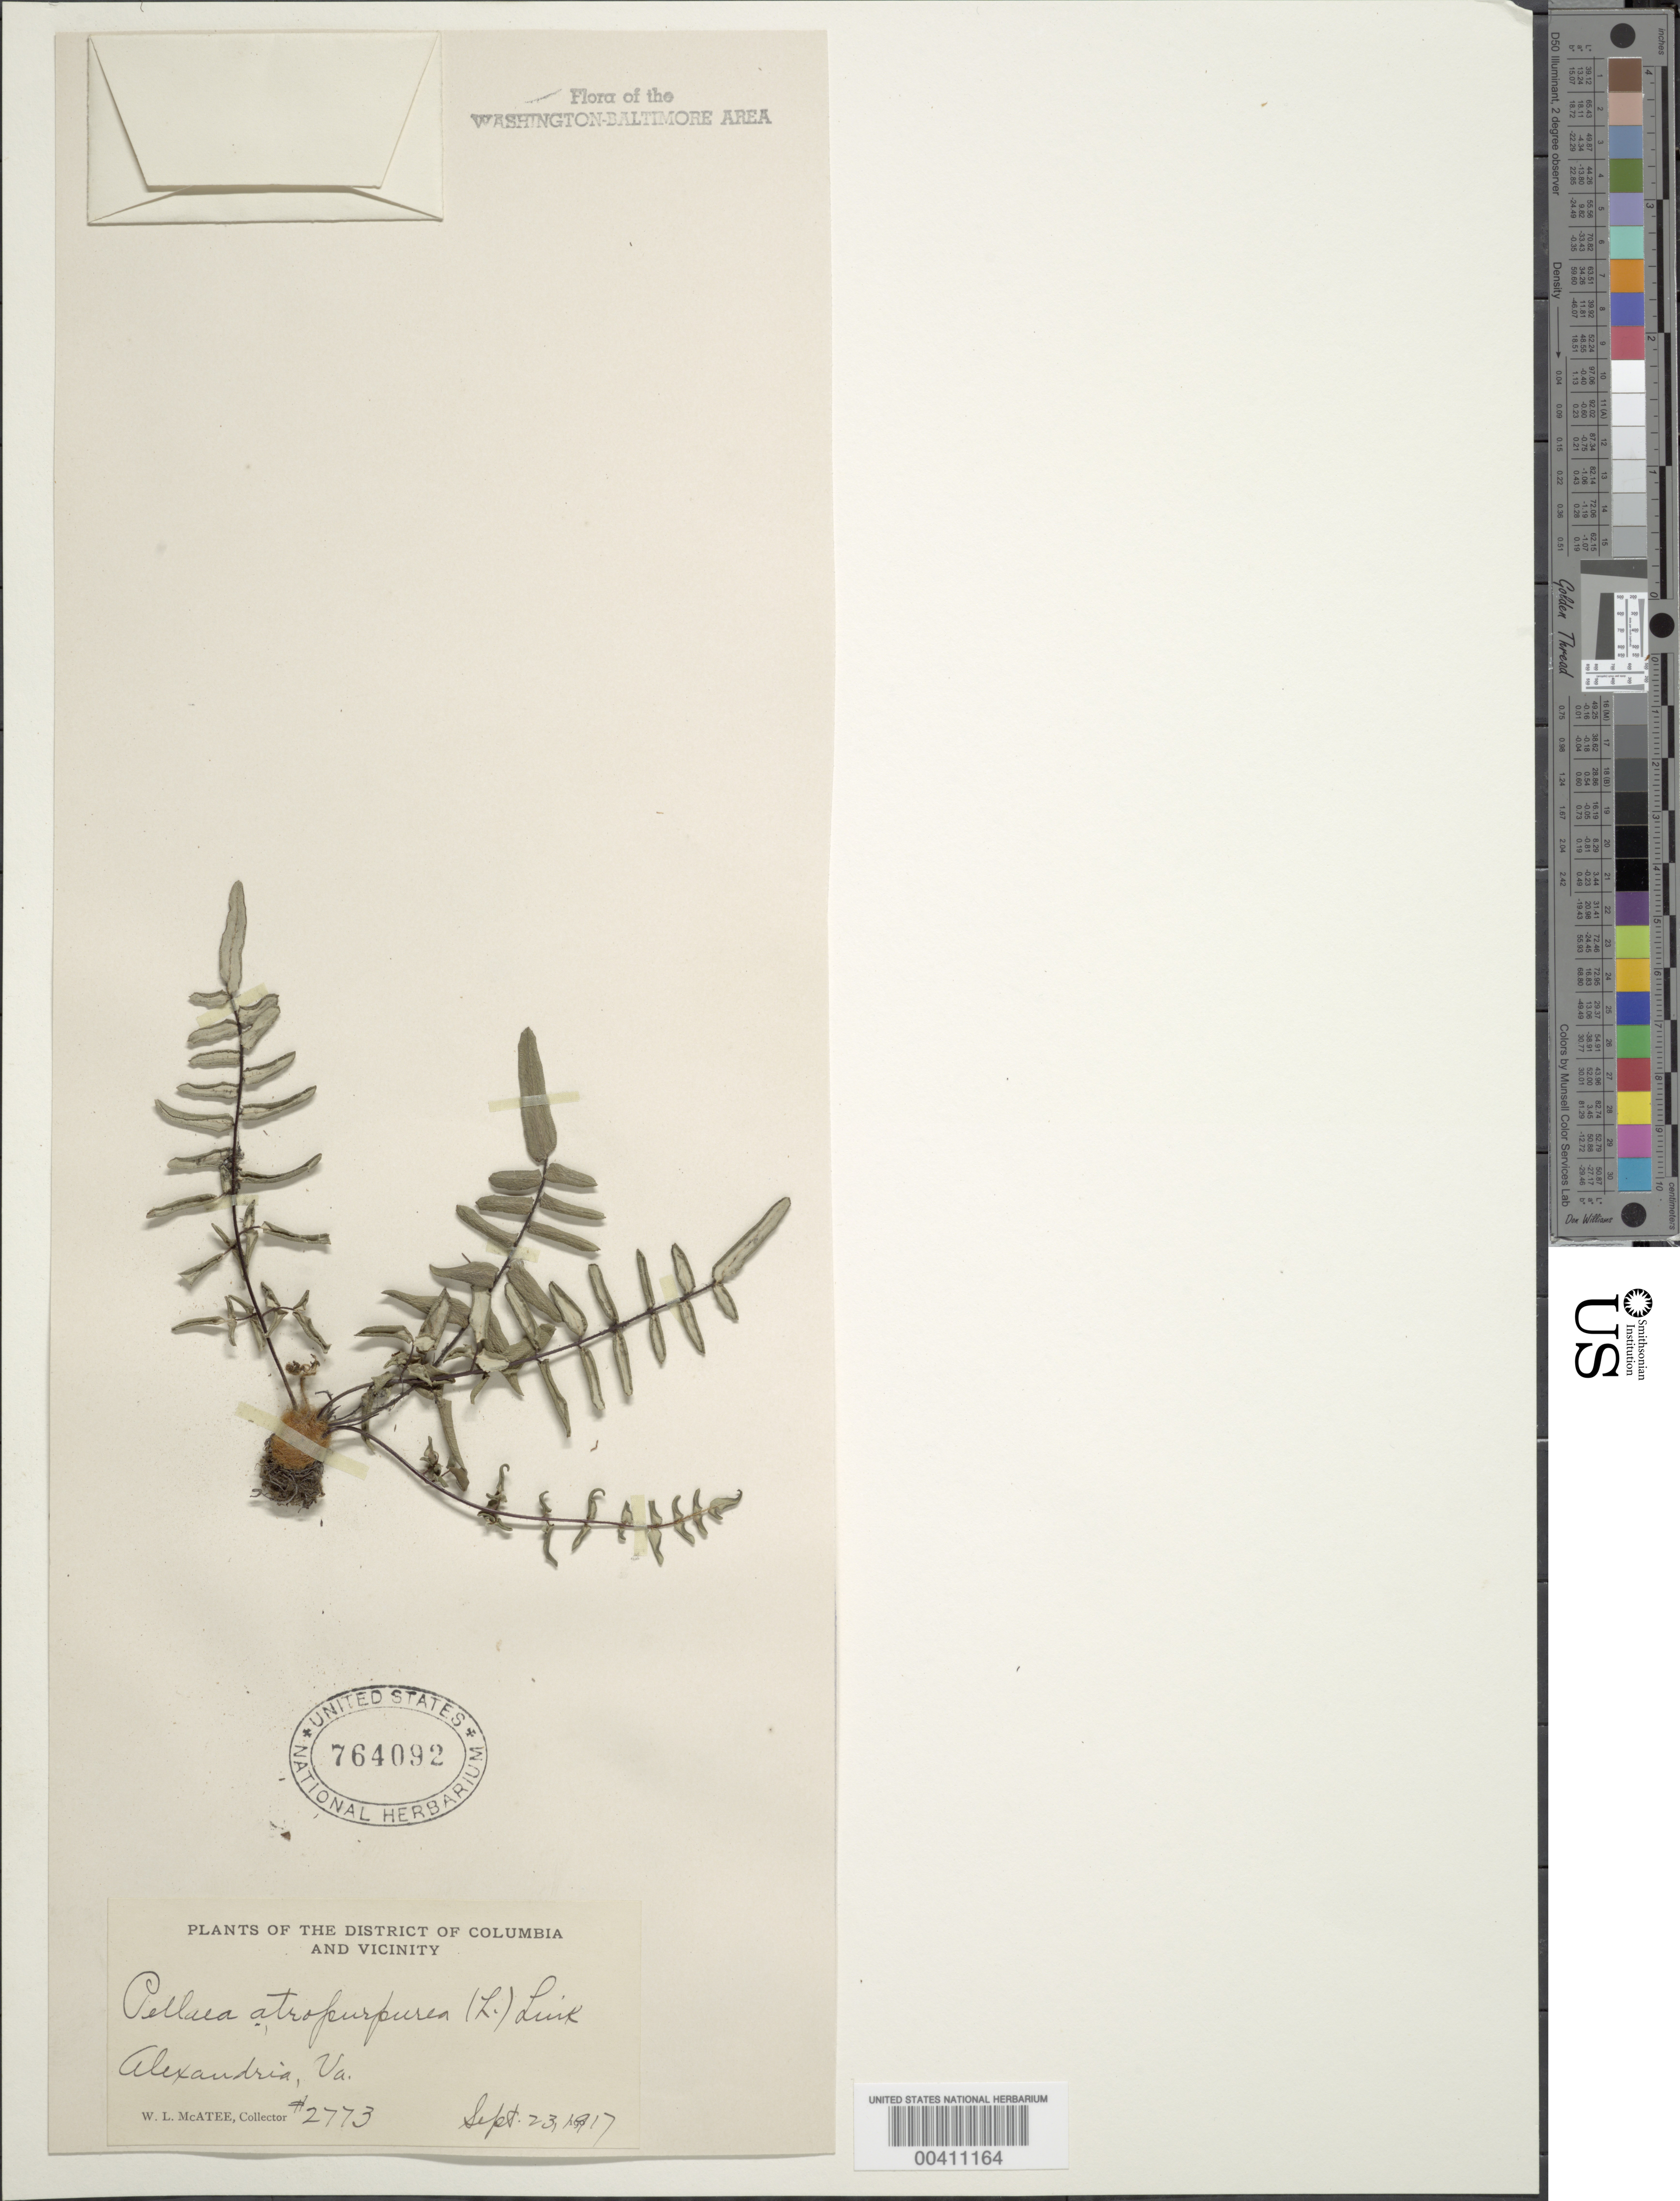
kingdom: Plantae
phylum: Tracheophyta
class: Polypodiopsida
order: Polypodiales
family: Pteridaceae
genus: Pellaea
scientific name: Pellaea atropurpurea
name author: (L.) Link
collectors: W. McAtee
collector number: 2773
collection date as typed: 23 Sep 1917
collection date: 1917-09-23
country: United States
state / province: Virginia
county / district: City of Alexandria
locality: Alexandria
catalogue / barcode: US 764092